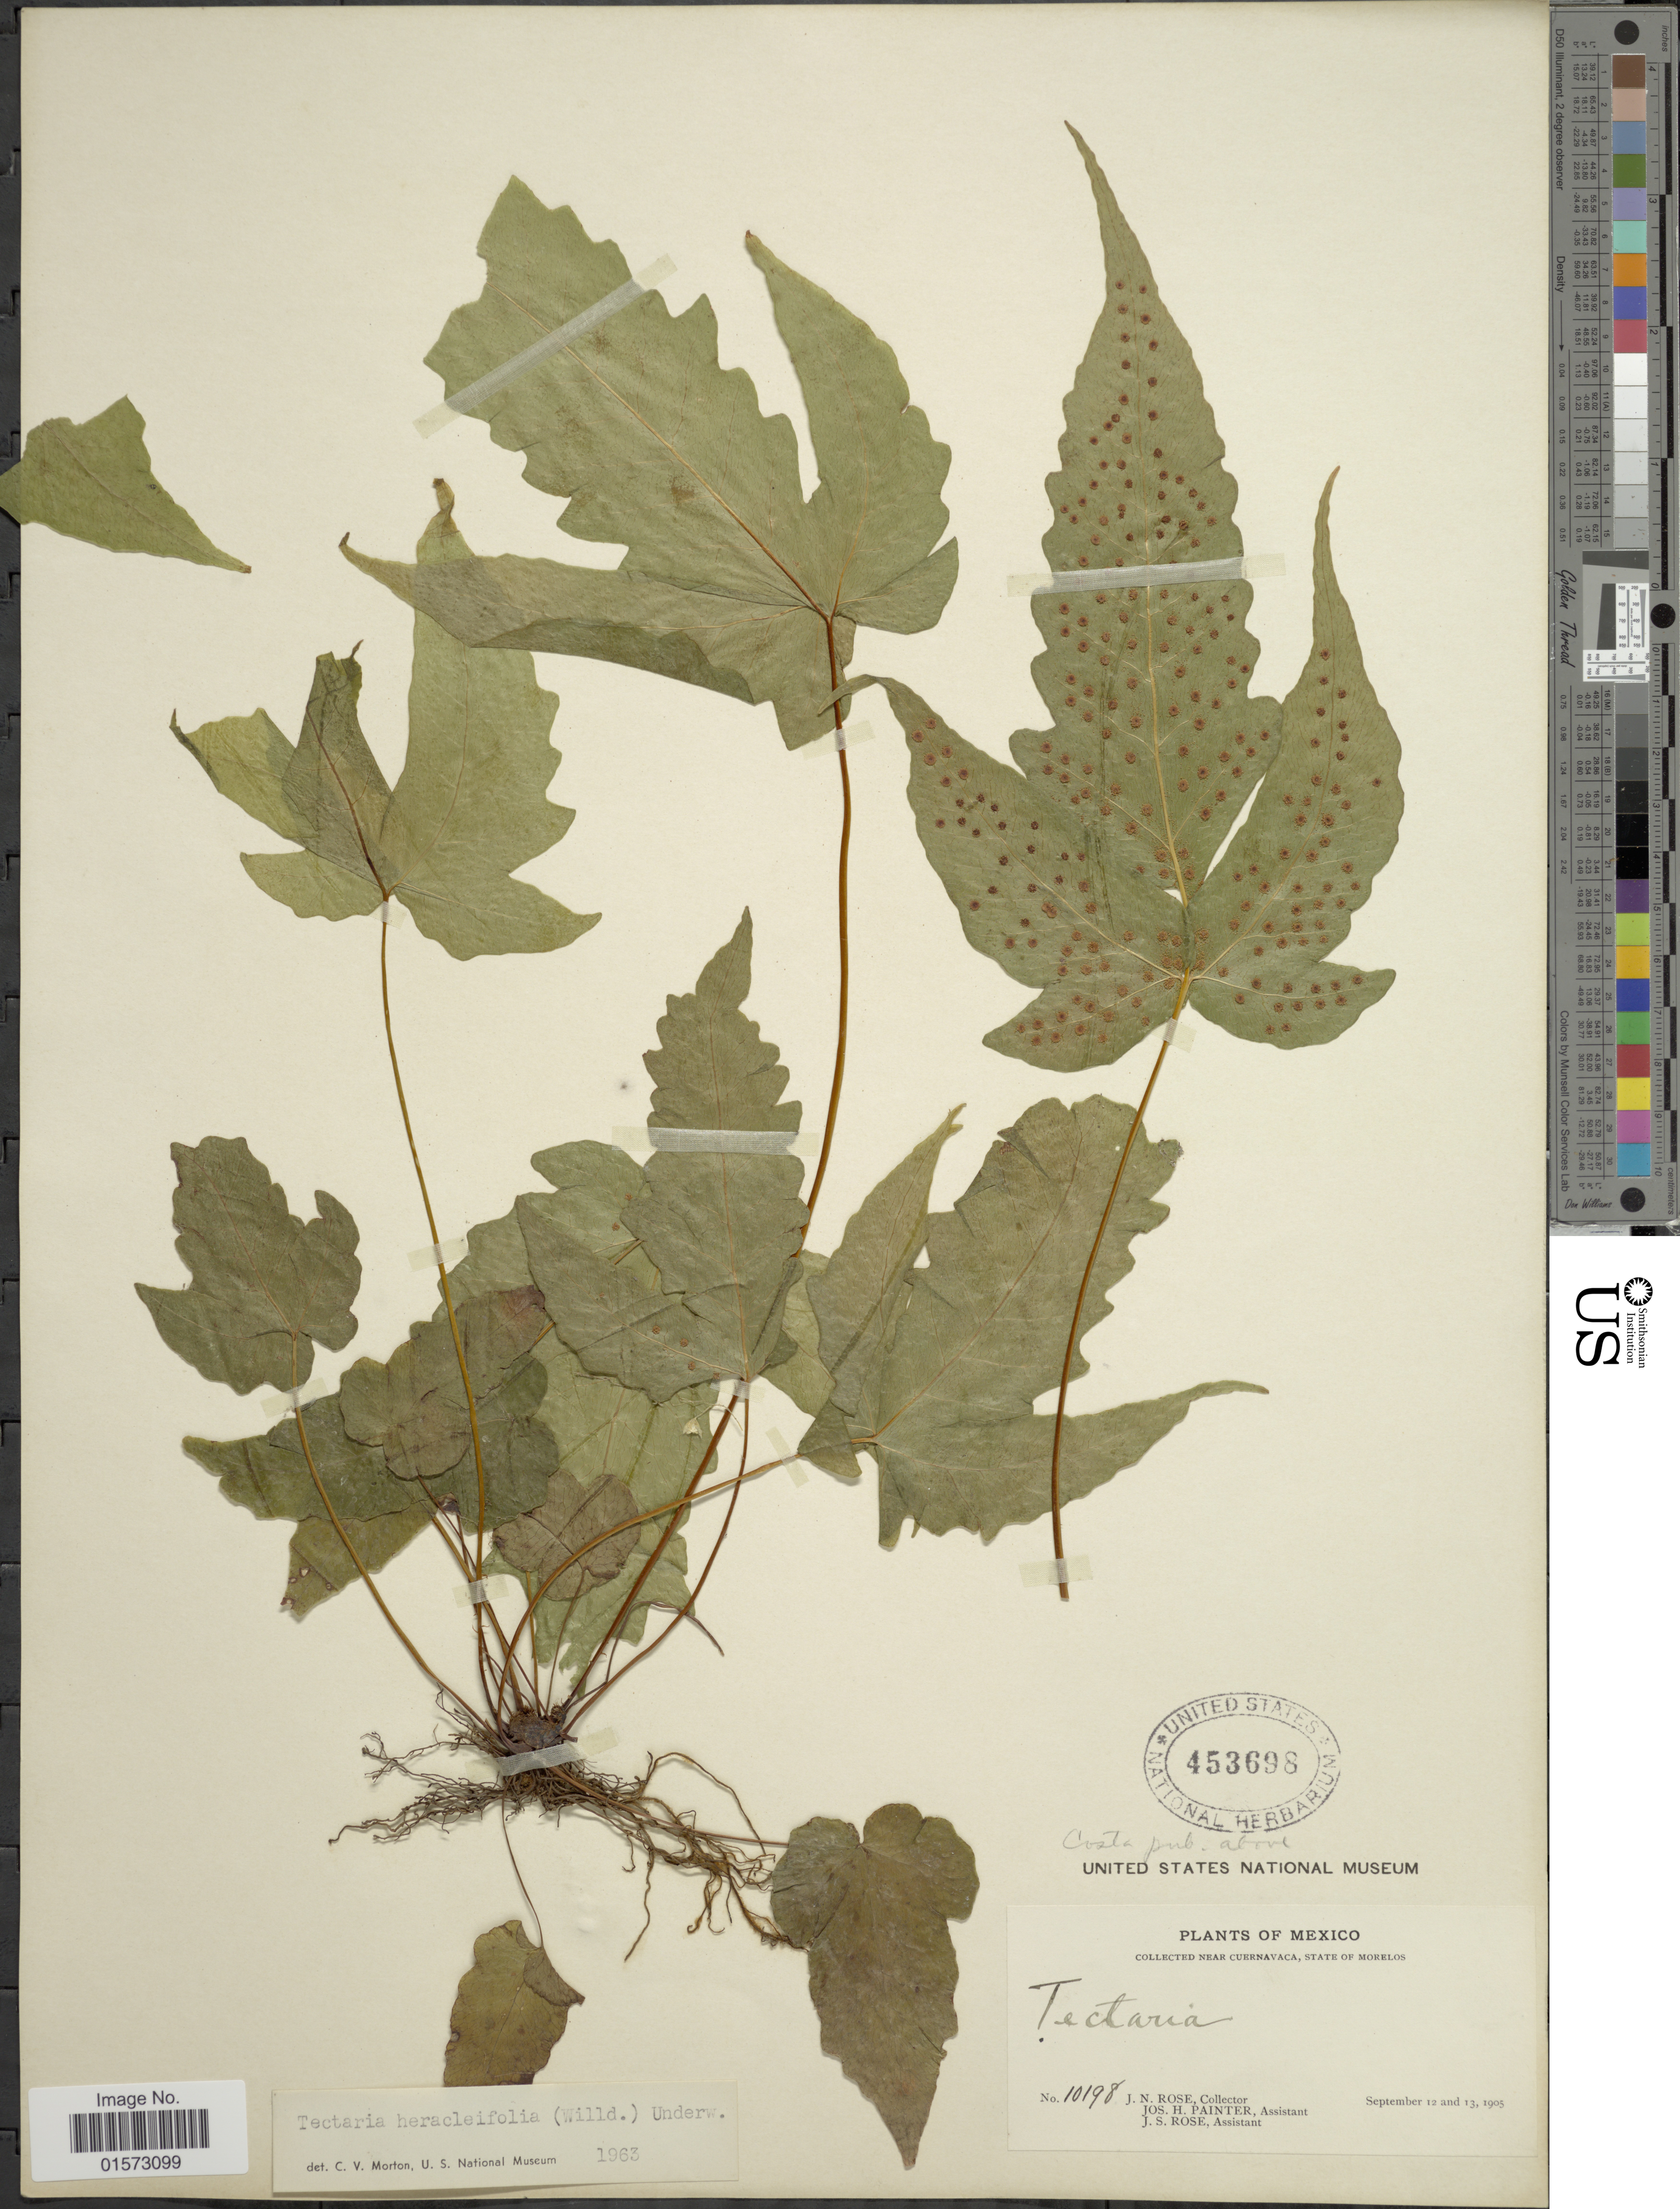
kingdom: Plantae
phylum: Tracheophyta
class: Polypodiopsida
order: Polypodiales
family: Tectariaceae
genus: Tectaria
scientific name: Tectaria heracleifolia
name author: (Willd.) Underw.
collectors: J. N. Rose, J. H. Painter & J. S. Rose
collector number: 10198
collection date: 1905-09-12/1905-09-13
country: Mexico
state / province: Morelos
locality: Near Cuernavaca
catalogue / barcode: US 453698